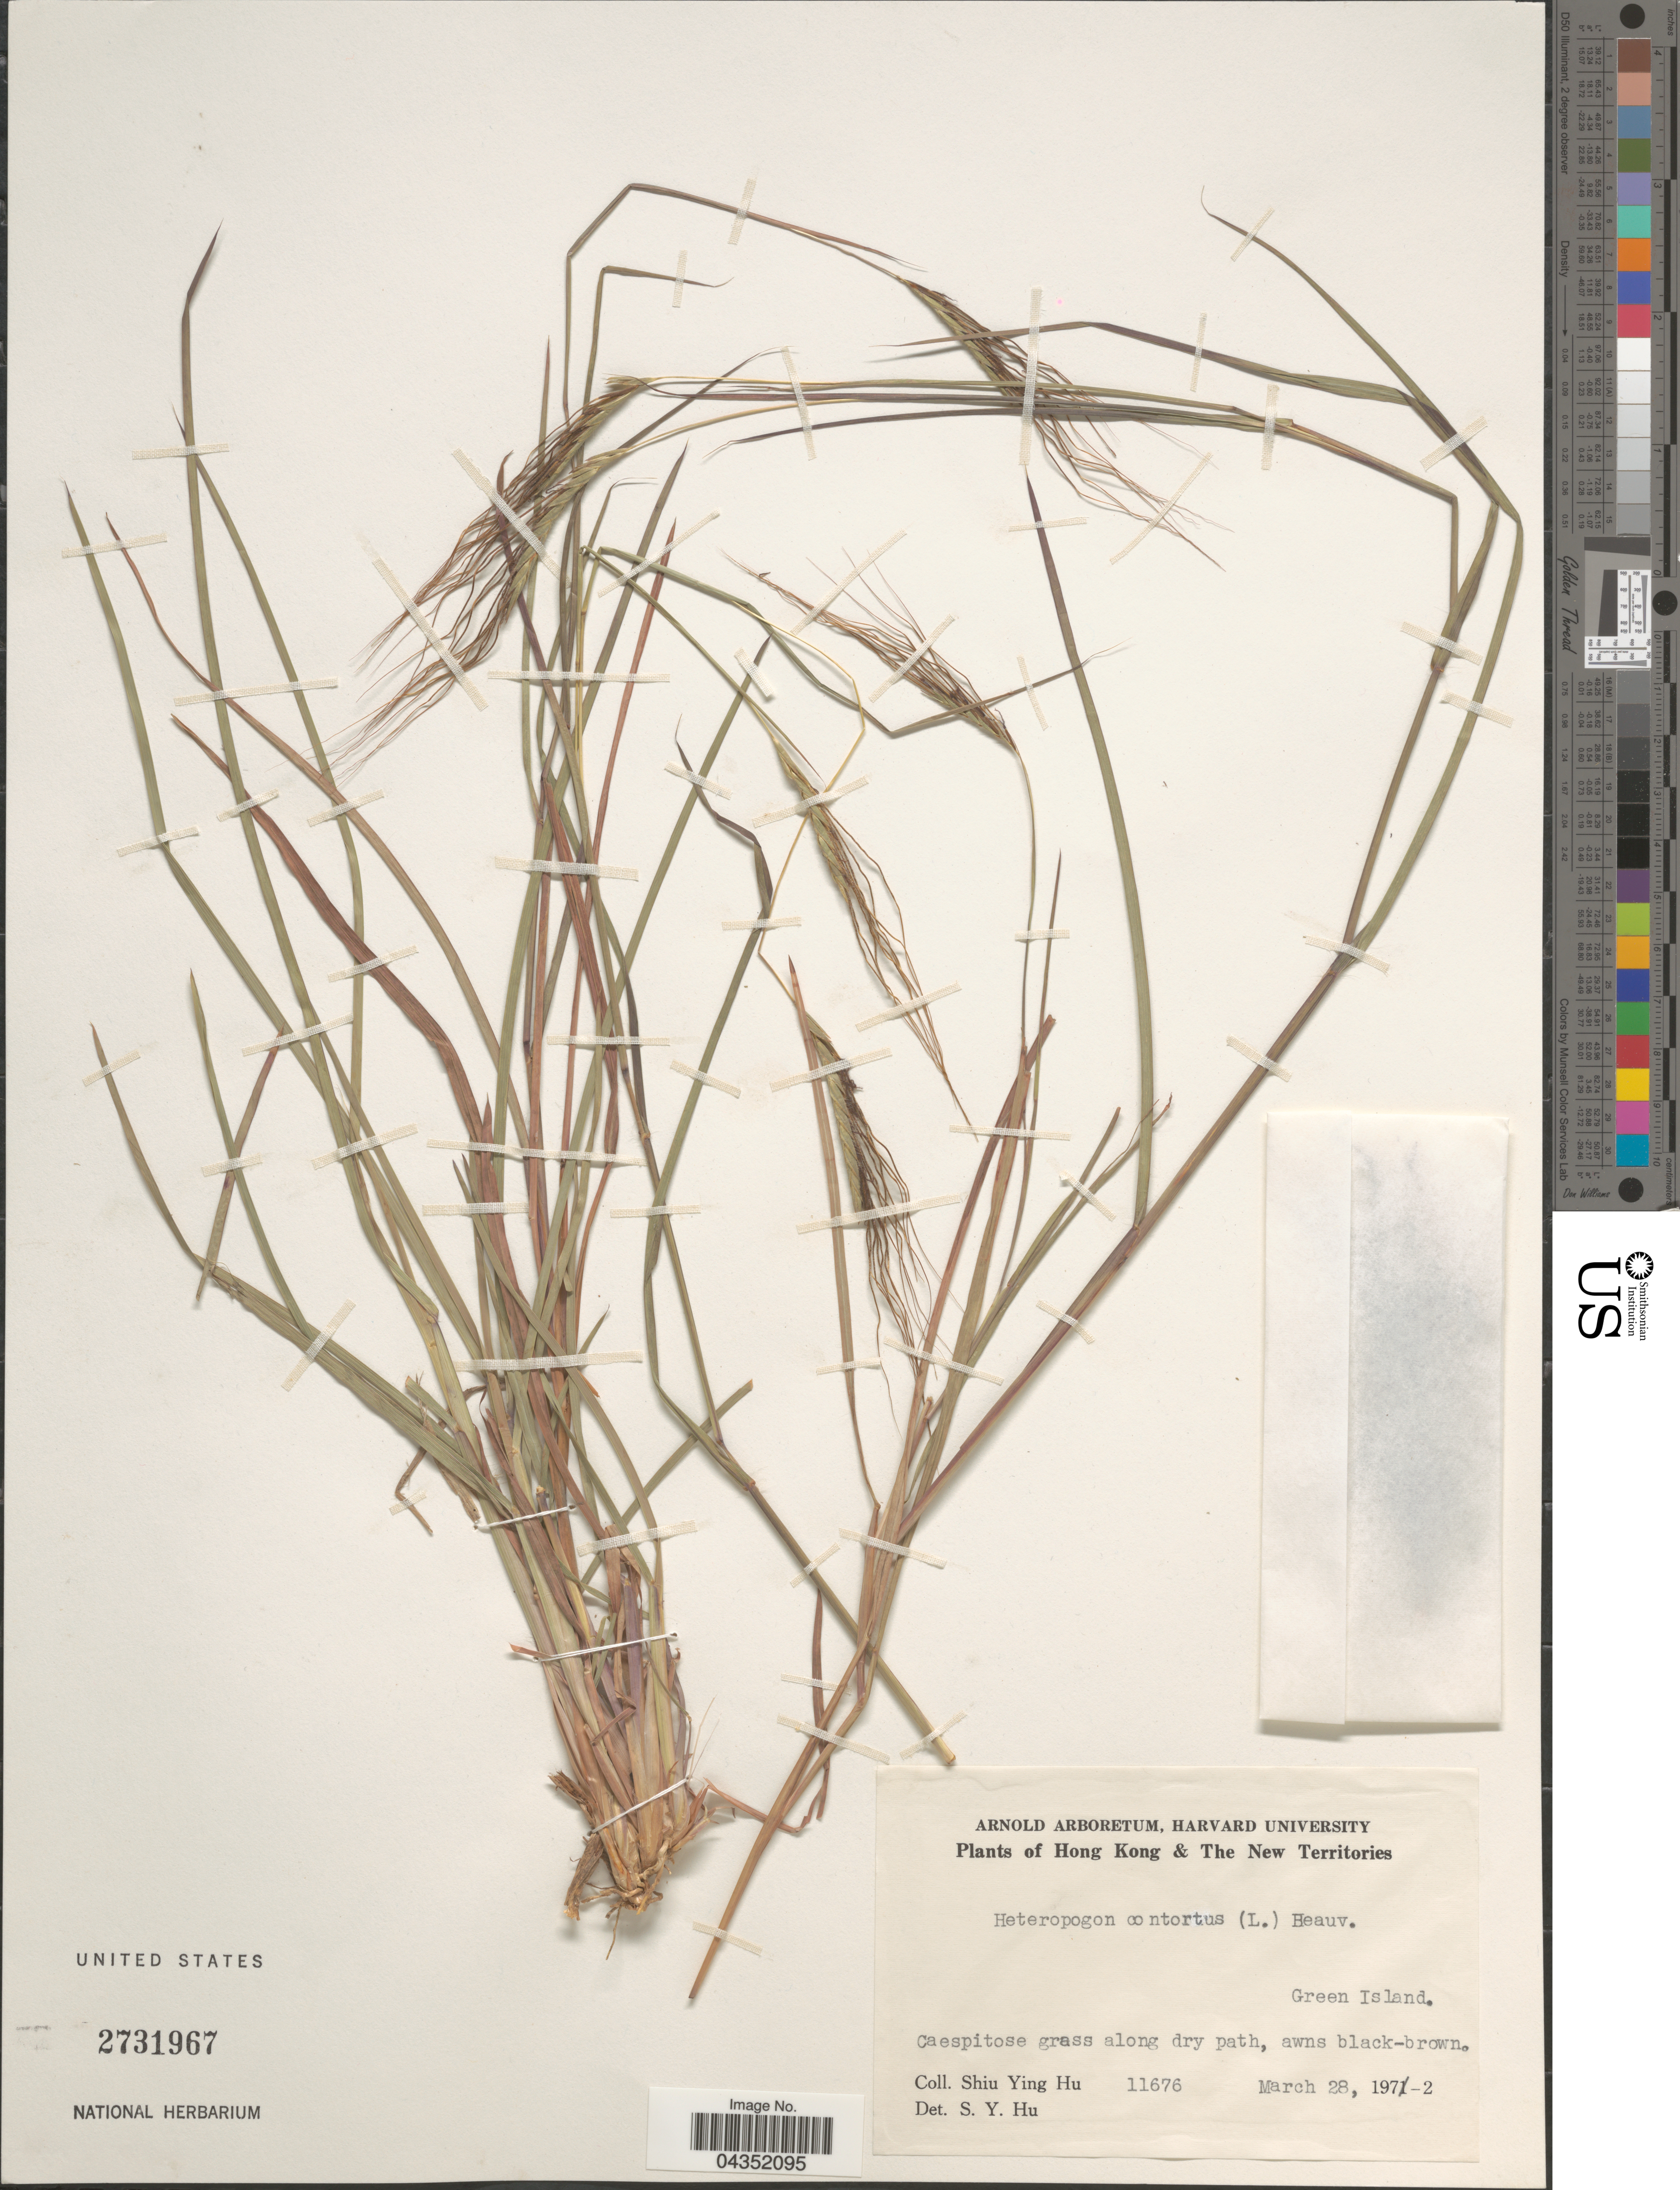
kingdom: Plantae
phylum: Tracheophyta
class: Liliopsida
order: Poales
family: Poaceae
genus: Heteropogon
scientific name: Heteropogon contortus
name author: (L.) P. Beauv. ex Roem. & Schult.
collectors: S. Y. Hu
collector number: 11676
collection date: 1972-03-28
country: China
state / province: Hong Kong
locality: Hong Kong & The New Territories. Green Island.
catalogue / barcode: US 2731967